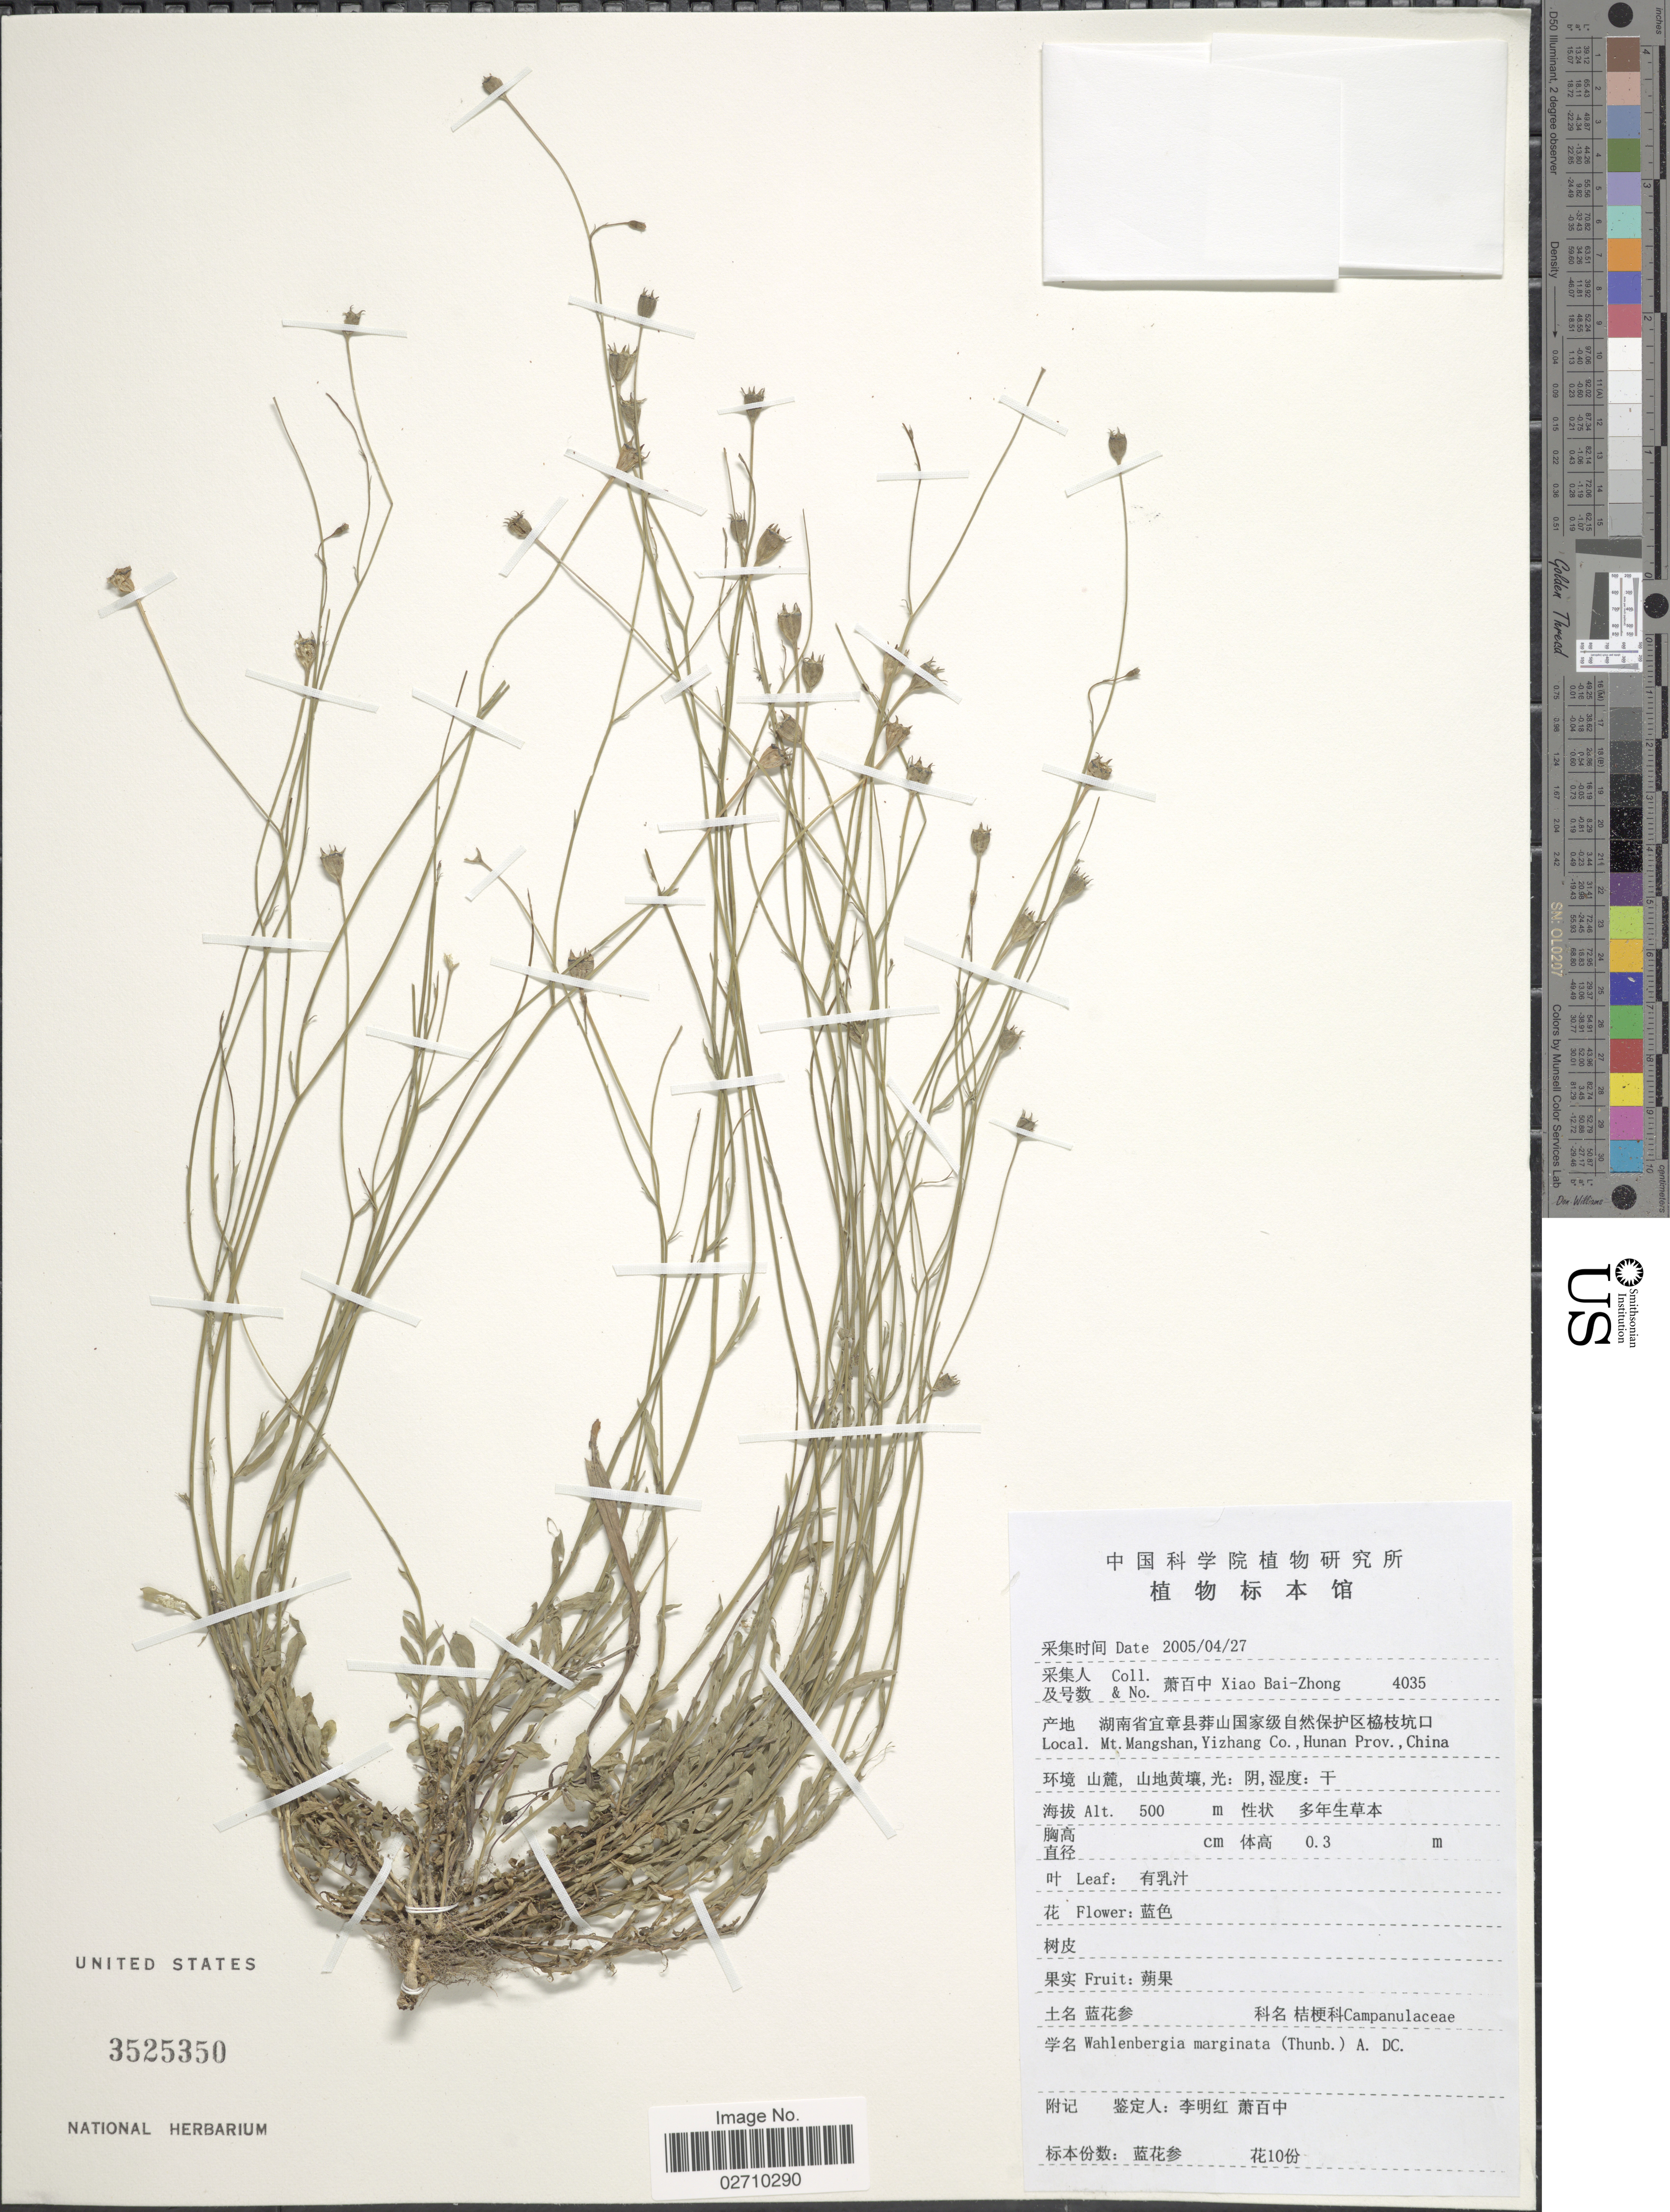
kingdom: Plantae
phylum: Tracheophyta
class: Magnoliopsida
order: Asterales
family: Campanulaceae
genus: Wahlenbergia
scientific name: Wahlenbergia marginata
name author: (Thunb.) A. DC.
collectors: B. Z. Xiao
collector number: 4035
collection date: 2005-04-27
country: China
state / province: Hunan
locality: Mt. Mangshan, Yizhang Co.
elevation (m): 500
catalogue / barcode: US 3525350